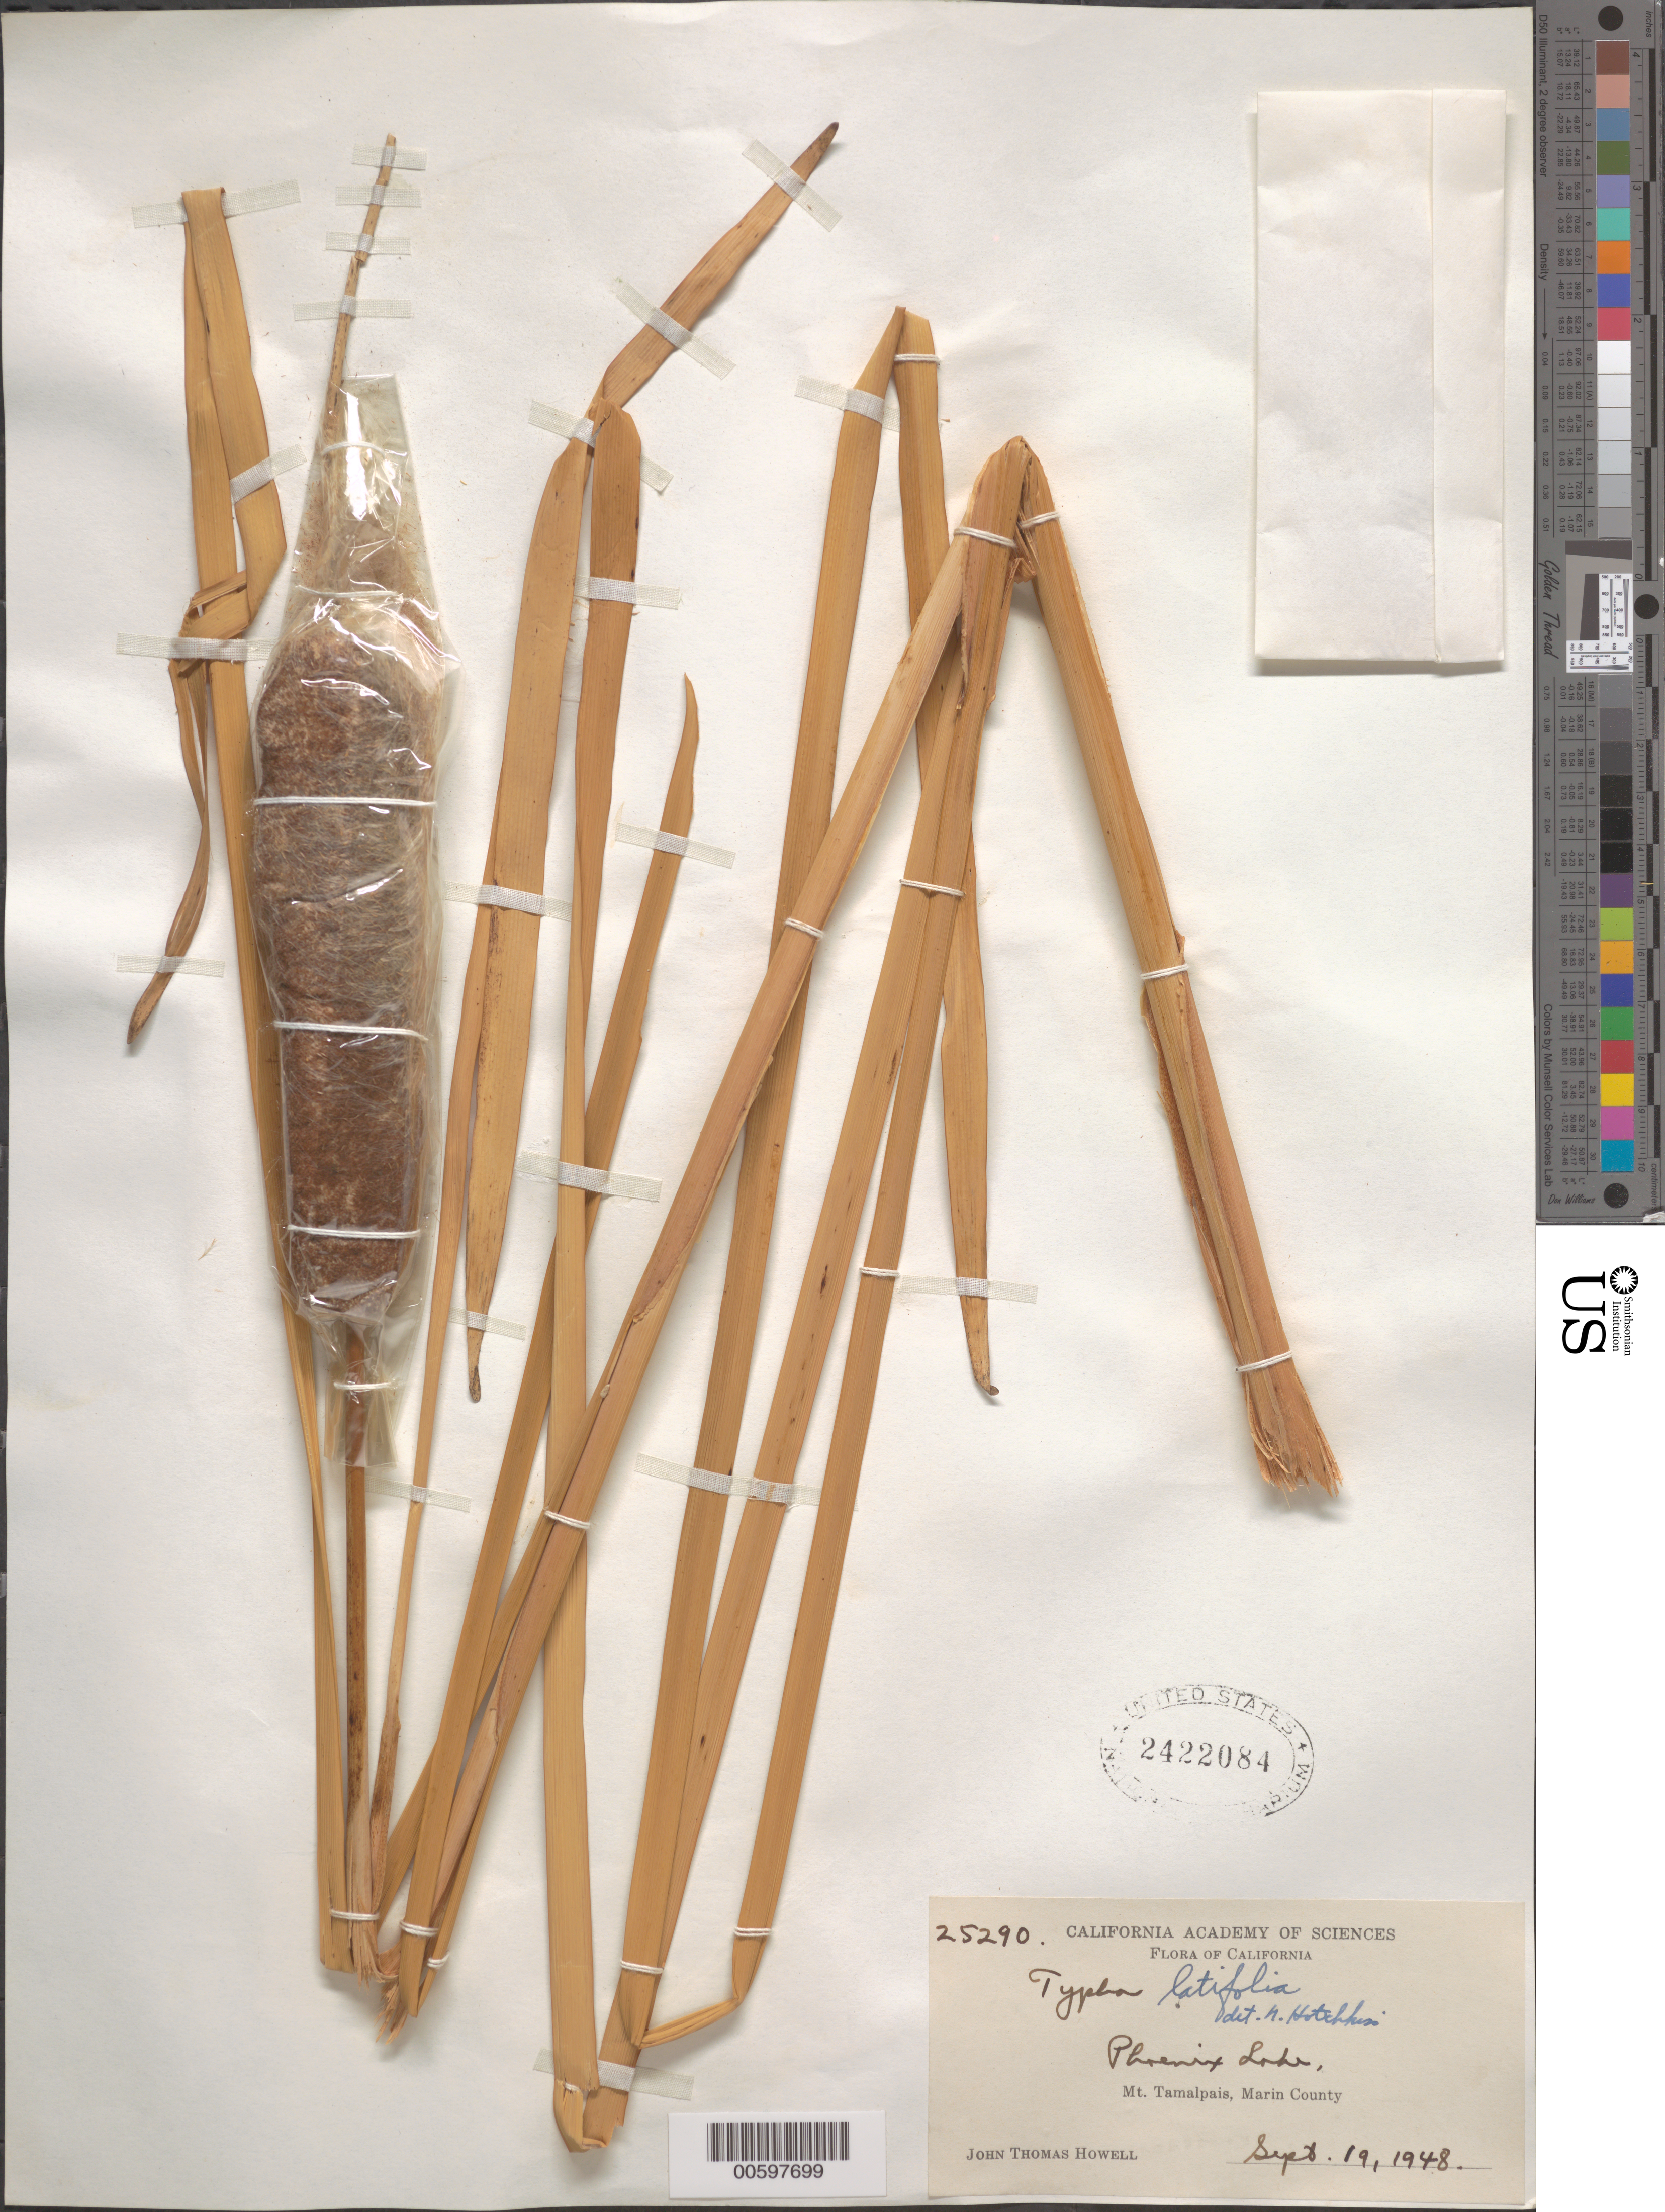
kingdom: Plantae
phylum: Tracheophyta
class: Liliopsida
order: Poales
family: Typhaceae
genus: Typha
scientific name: Typha latifolia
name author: L.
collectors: J. T. Howell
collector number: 25290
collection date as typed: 19 Sep 1948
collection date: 1948-09-19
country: United States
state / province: California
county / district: Marin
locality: Mt. Tamalpais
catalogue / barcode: US 2422084